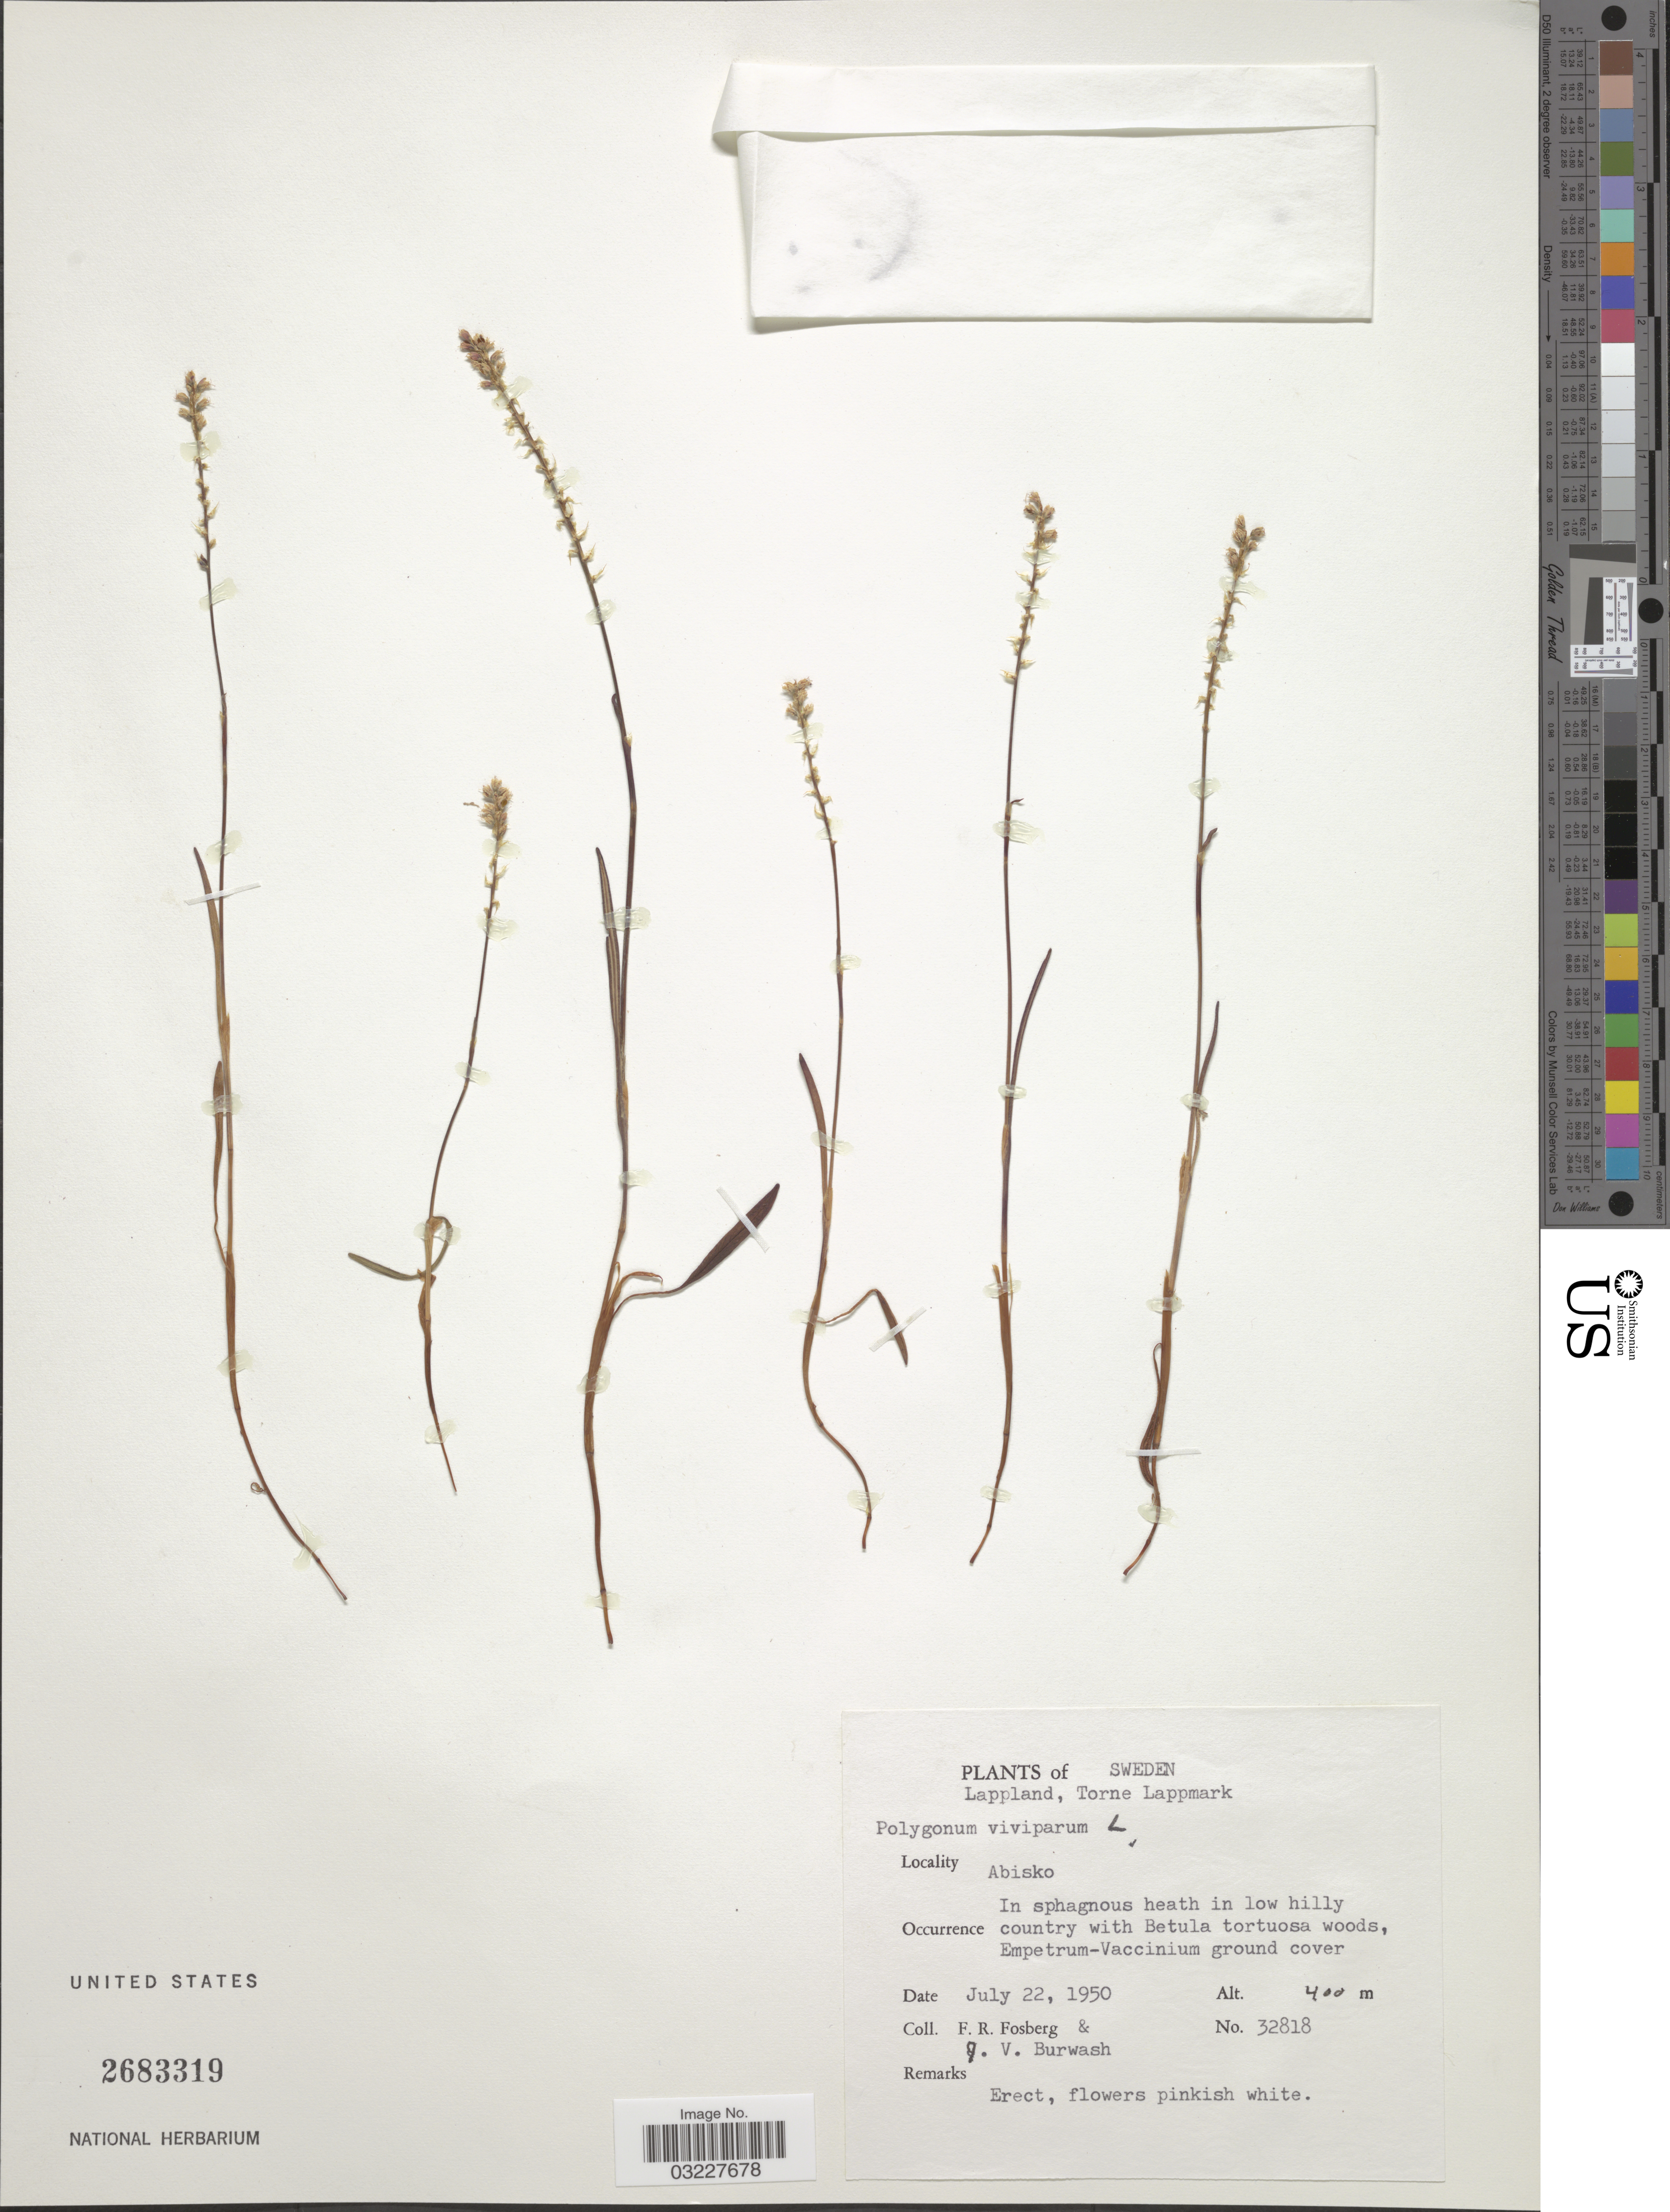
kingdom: Plantae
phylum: Tracheophyta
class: Magnoliopsida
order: Caryophyllales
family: Polygonaceae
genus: Bistorta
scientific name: Bistorta vivipara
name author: (L.) Delarbre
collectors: F. R. Fosberg & J. Burwash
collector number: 32818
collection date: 1950-07-22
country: Sweden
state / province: Norrbotten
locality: Lappland, Torne Lappmark. Abisko.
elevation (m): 400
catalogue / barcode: US 2683319